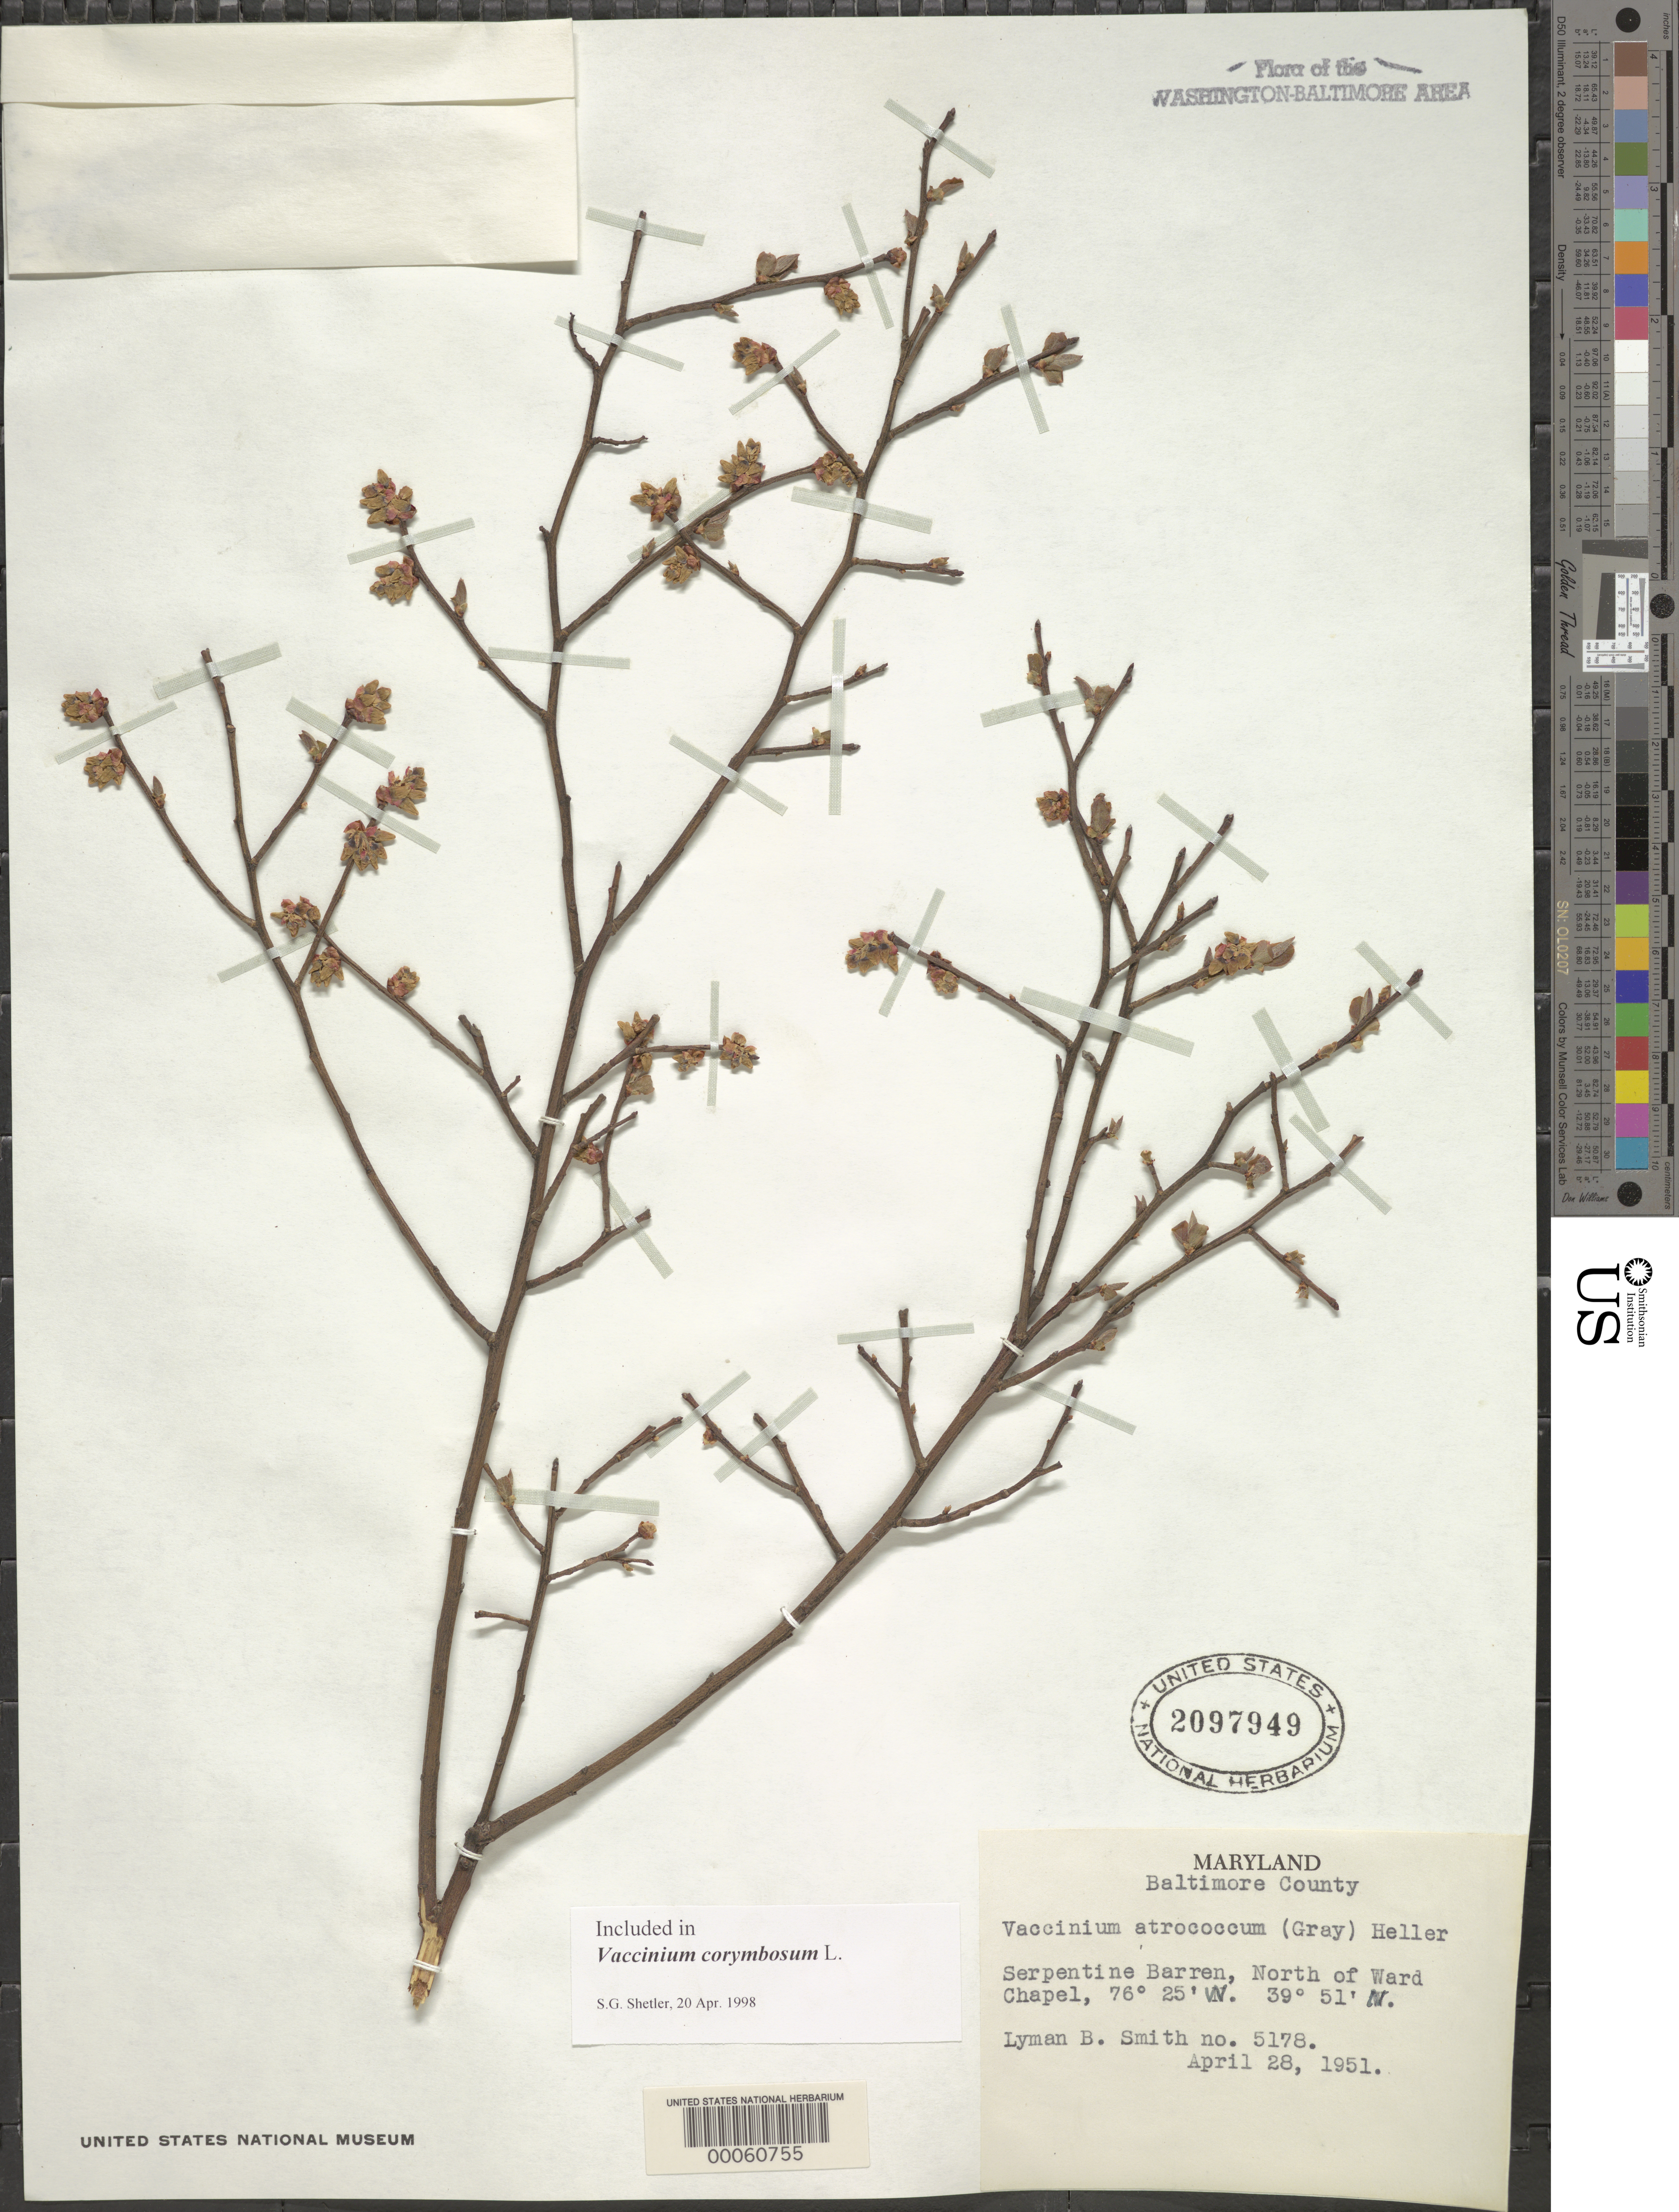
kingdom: Plantae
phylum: Tracheophyta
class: Magnoliopsida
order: Ericales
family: Ericaceae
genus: Vaccinium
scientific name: Vaccinium corymbosum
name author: L.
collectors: L. Smith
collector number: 5178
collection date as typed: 28 Apr 1951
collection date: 1951-04-28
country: United States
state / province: Maryland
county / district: Baltimore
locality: N of Ward Chapel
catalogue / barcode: US 2097949